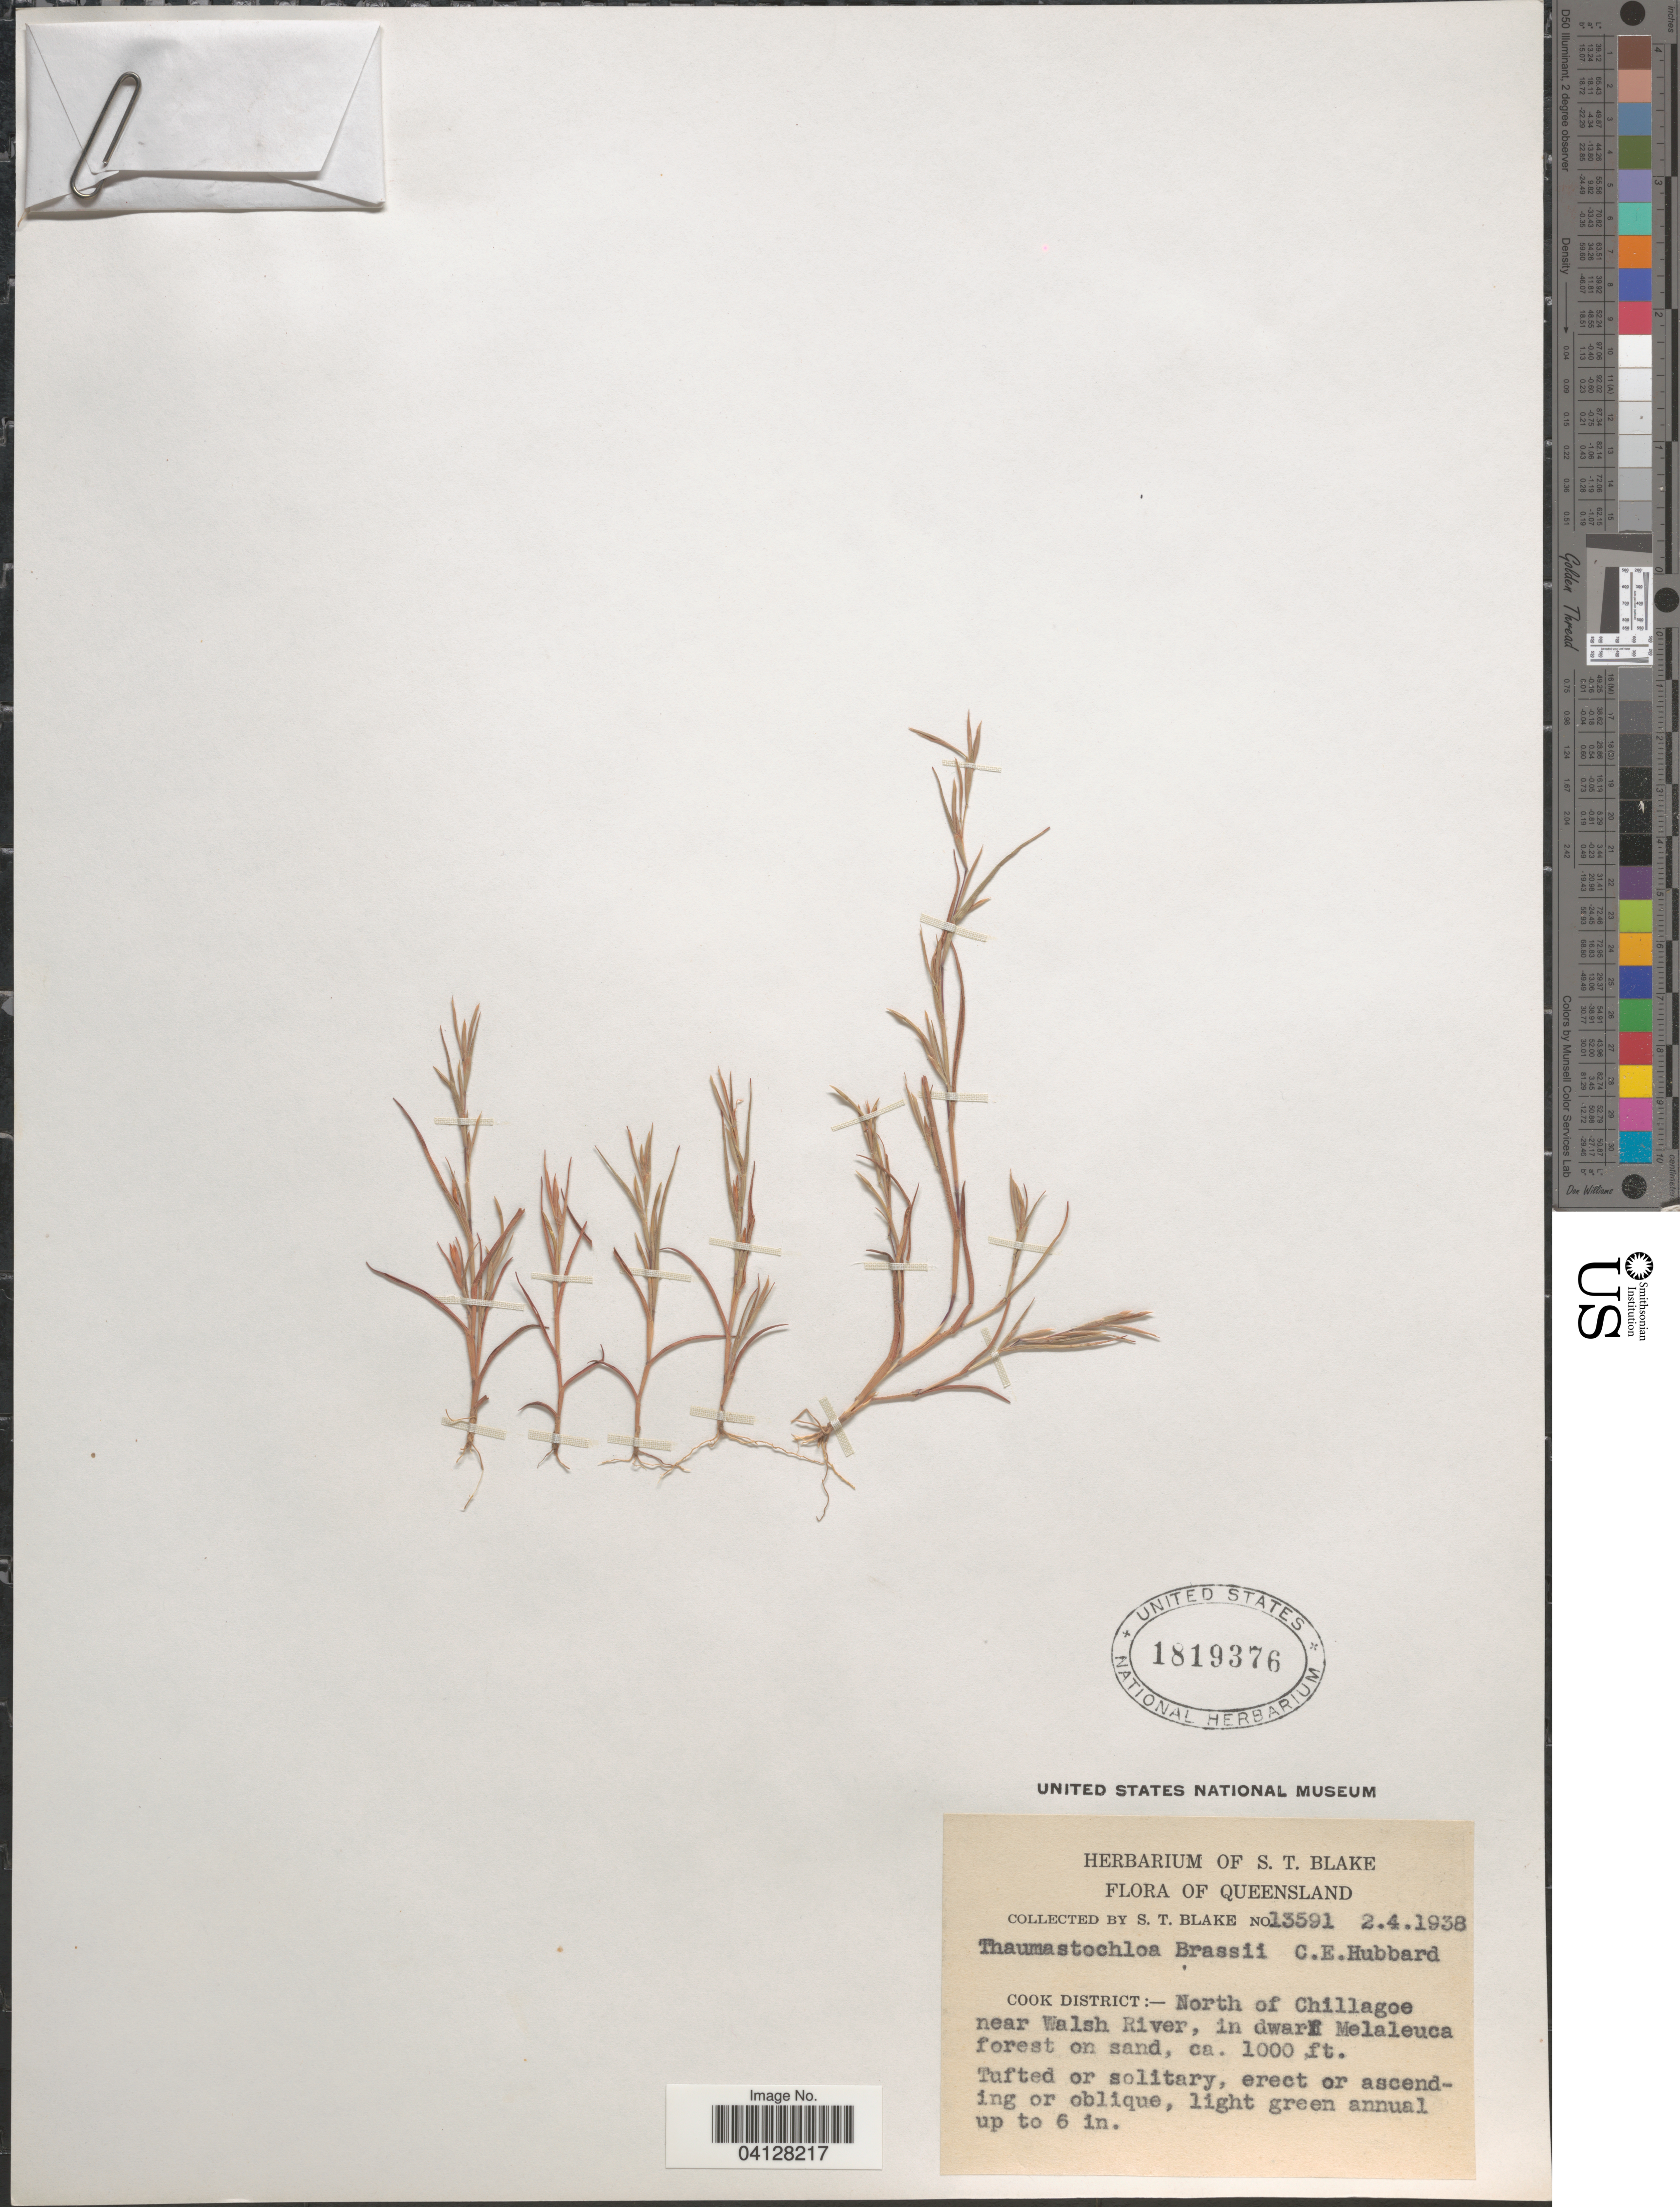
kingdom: Plantae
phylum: Tracheophyta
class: Liliopsida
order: Poales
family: Poaceae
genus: Thaumastochloa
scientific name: Thaumastochloa brassii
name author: C.E. Hubb.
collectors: S. T. Blake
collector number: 13591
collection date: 1938-04-02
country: Australia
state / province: Queensland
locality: Cook District: - North of Chillagoe near Walsh River, in dwarf Melaleuca forest on sand.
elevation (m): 305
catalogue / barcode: US 1819376